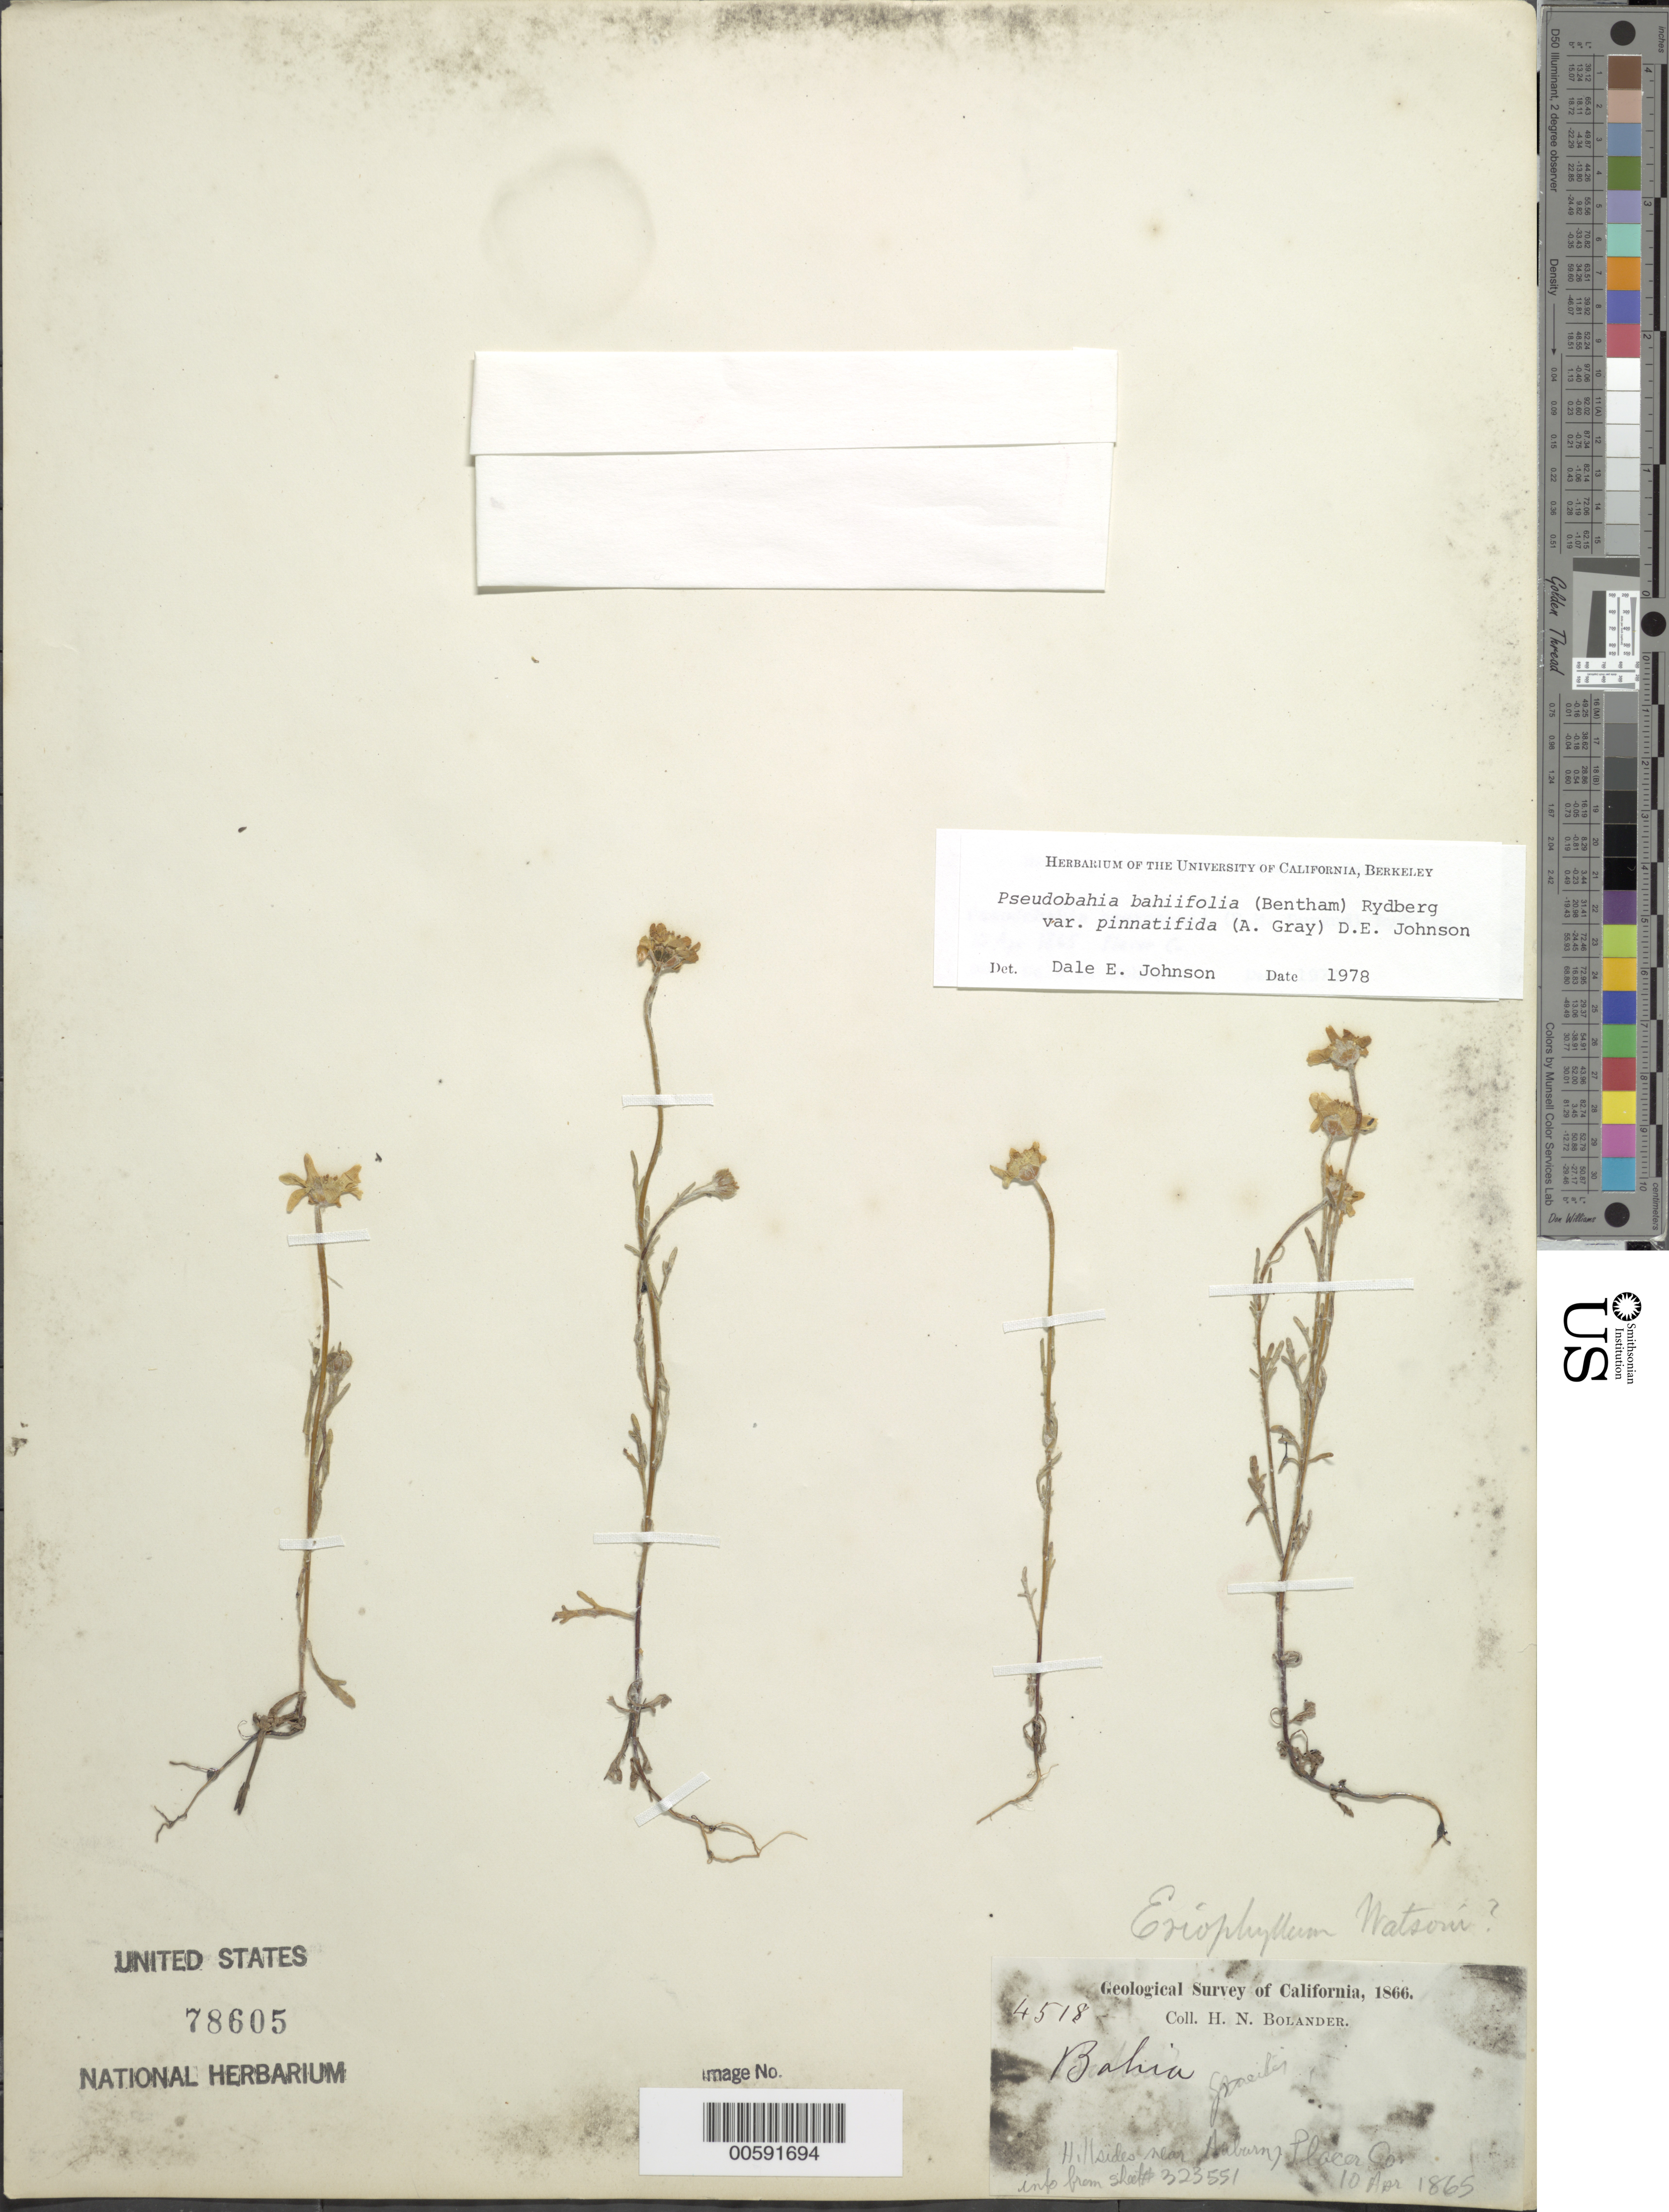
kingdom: Plantae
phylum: Tracheophyta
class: Magnoliopsida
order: Asterales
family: Asteraceae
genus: Pseudobahia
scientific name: Pseudobahia bahiifolia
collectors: H. Bolander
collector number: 4518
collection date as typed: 10 Apr 1865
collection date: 1865-04-10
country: United States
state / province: California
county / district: Placer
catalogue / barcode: US 78605